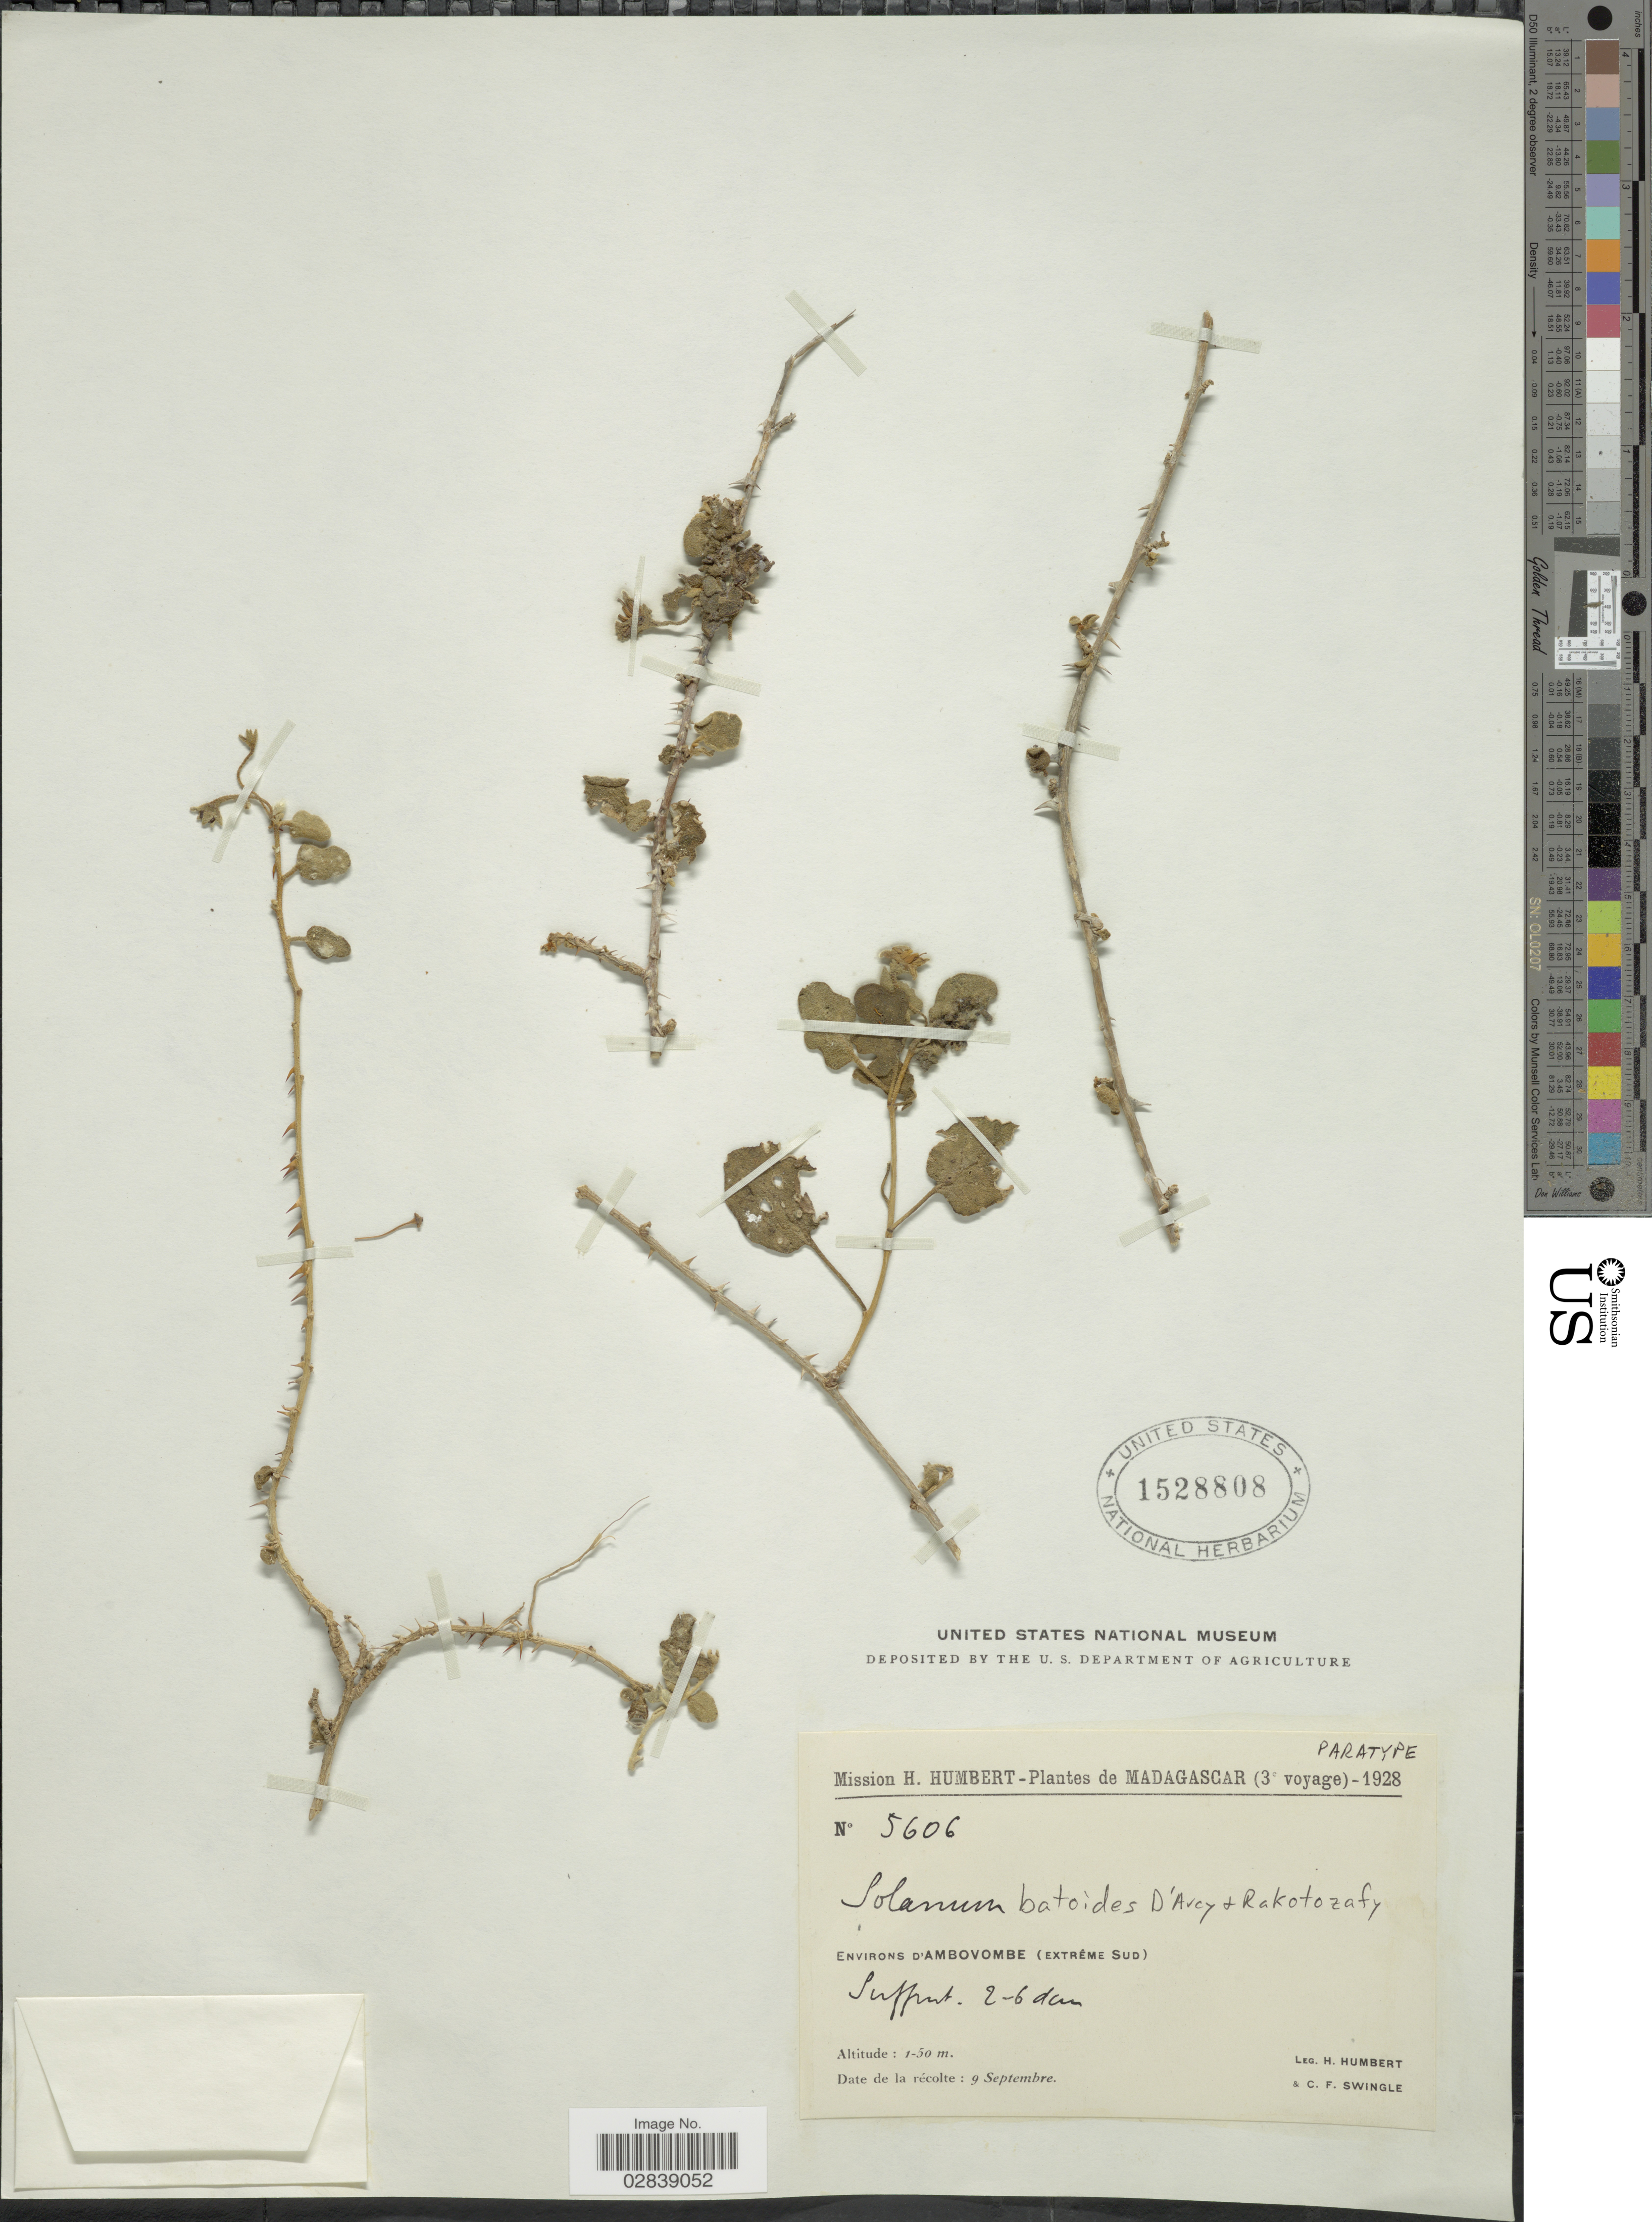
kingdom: Plantae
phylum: Tracheophyta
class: Magnoliopsida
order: Solanales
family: Solanaceae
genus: Solanum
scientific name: Solanum batoides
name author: D'Arcy & Rakot.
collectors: H. Humbert & C. Swingle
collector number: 5606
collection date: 1928-09-09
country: Madagascar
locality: Environs d'Ambovombe (Extreme Sud)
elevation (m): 1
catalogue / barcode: US 1528808